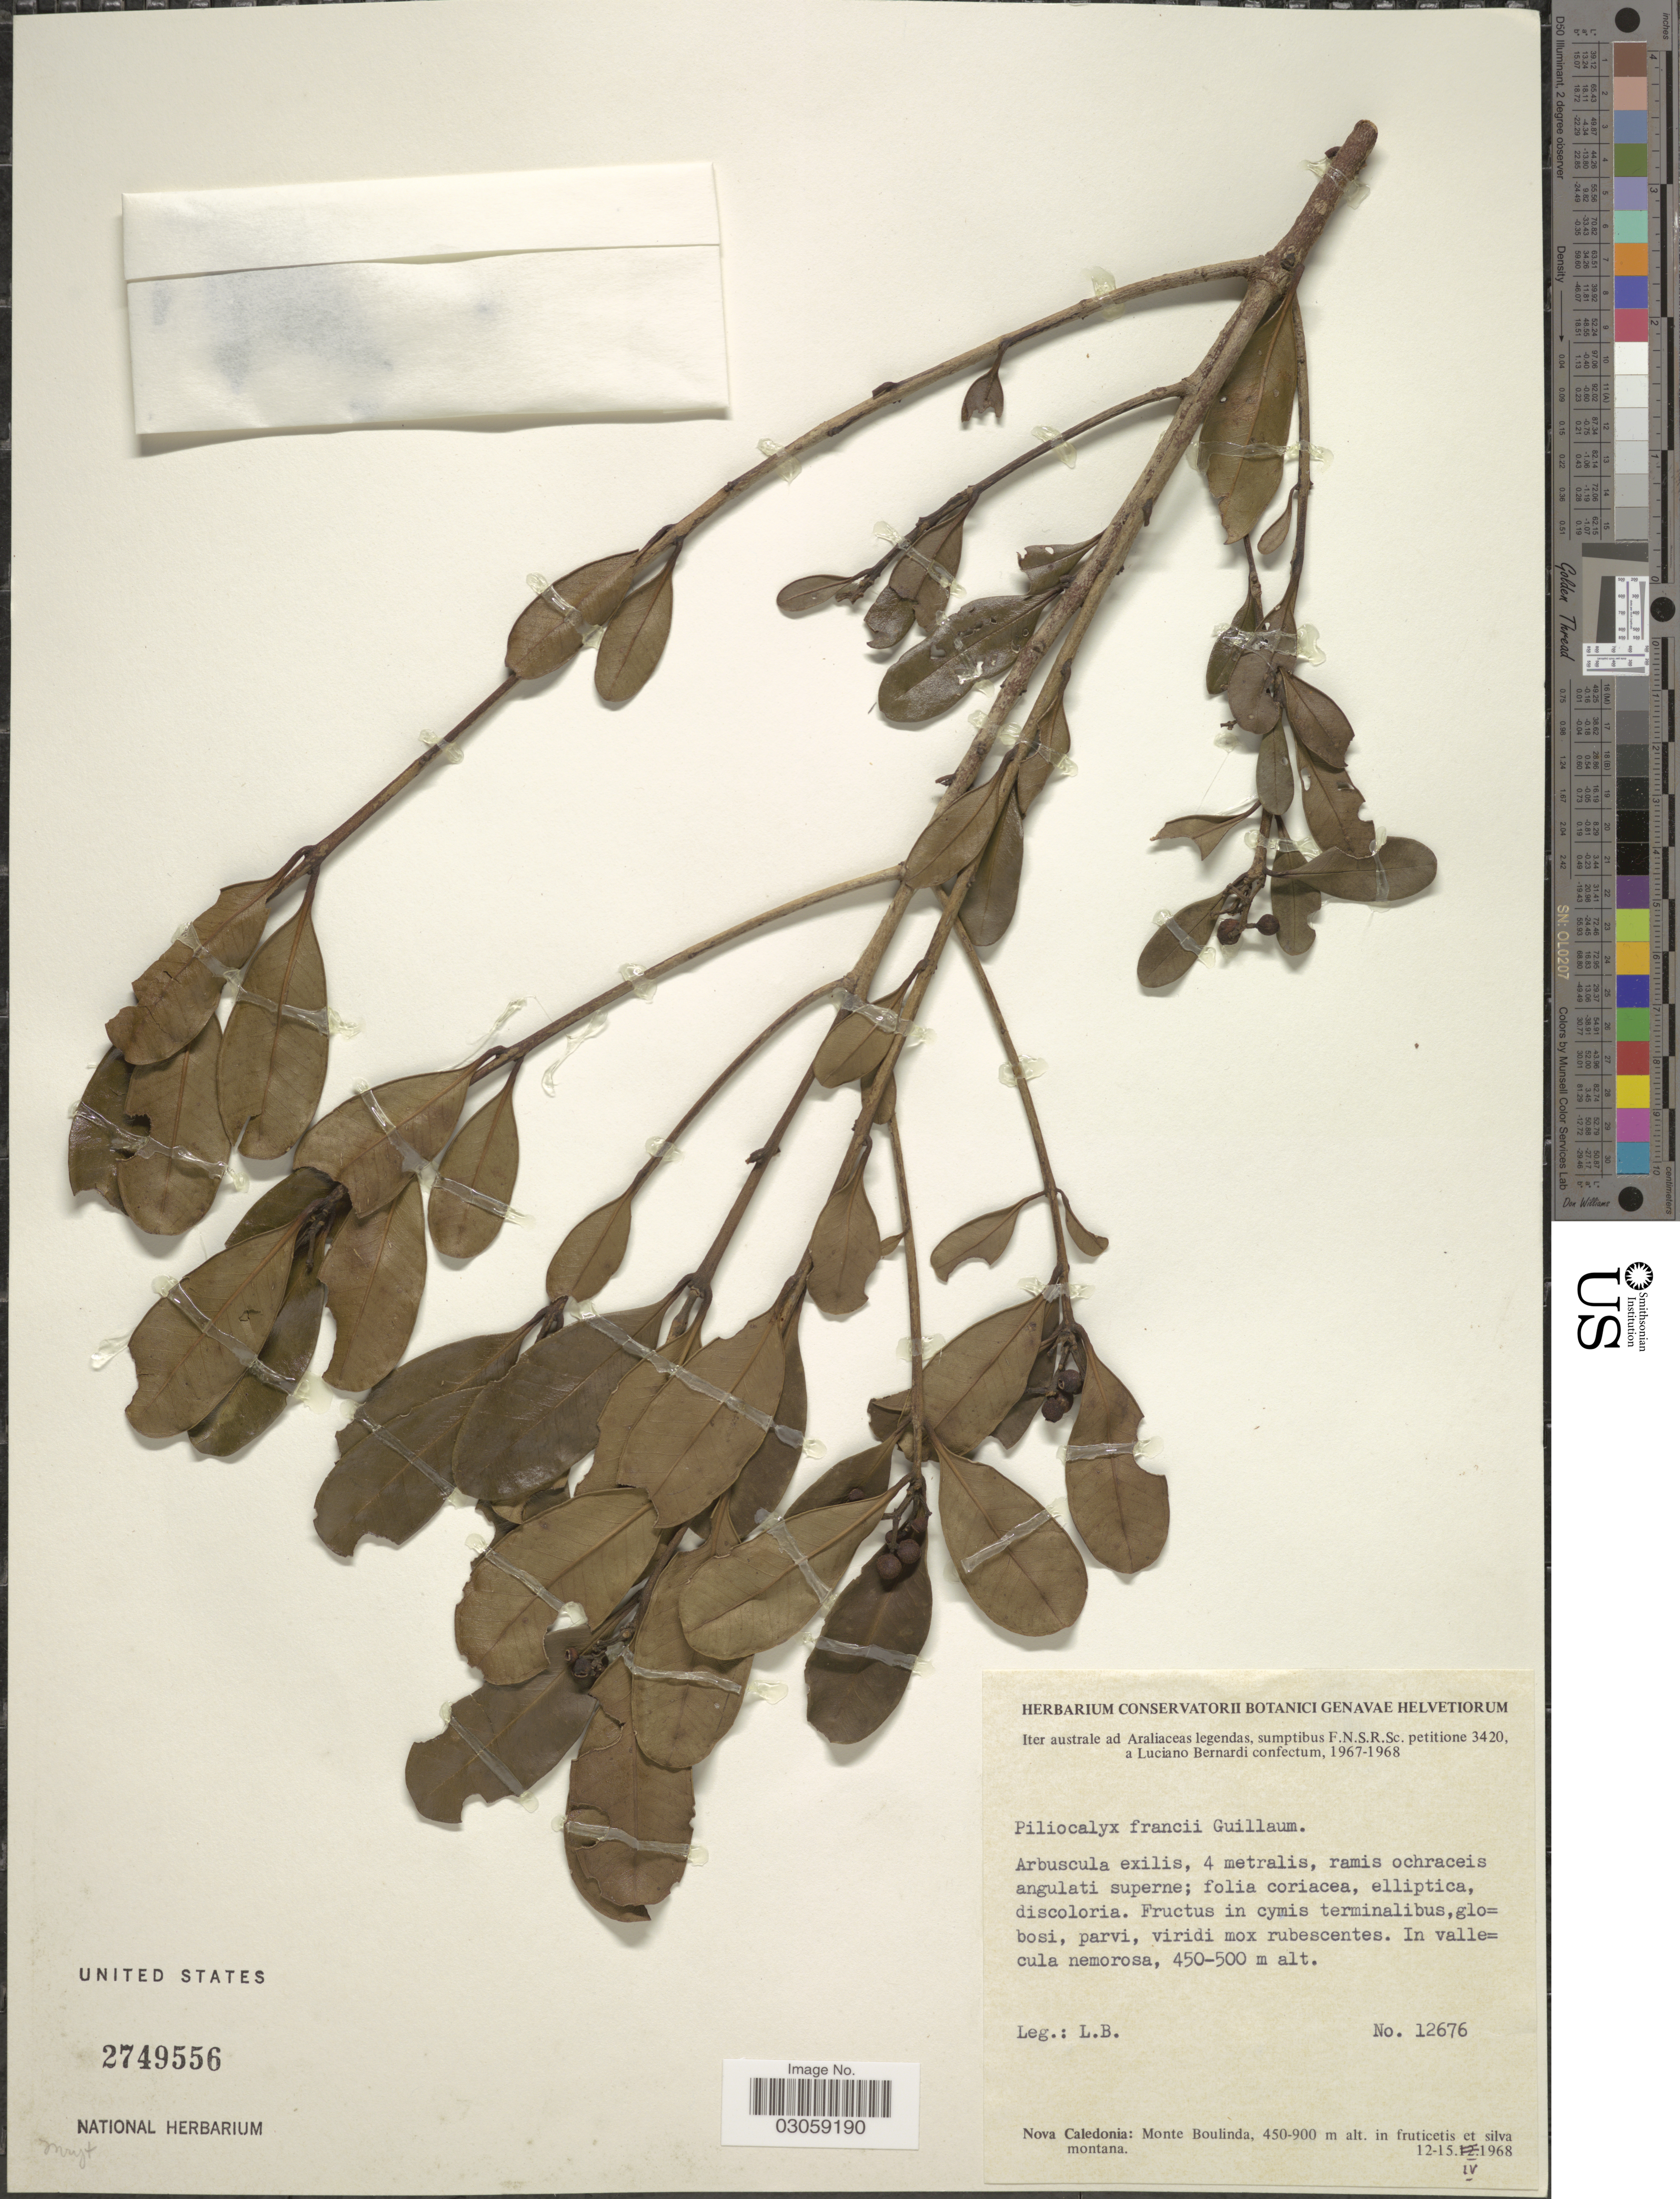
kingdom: Plantae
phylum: Tracheophyta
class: Magnoliopsida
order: Myrtales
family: Myrtaceae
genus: Syzygium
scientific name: Syzygium francii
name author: (Guillaumin) N. Snow et al.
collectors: L. Bernardi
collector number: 12676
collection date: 1968-04-12/1968-04-15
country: New Caledonia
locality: Nova Caledonia: Monte Boulinda.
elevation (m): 450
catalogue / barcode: US 2749556